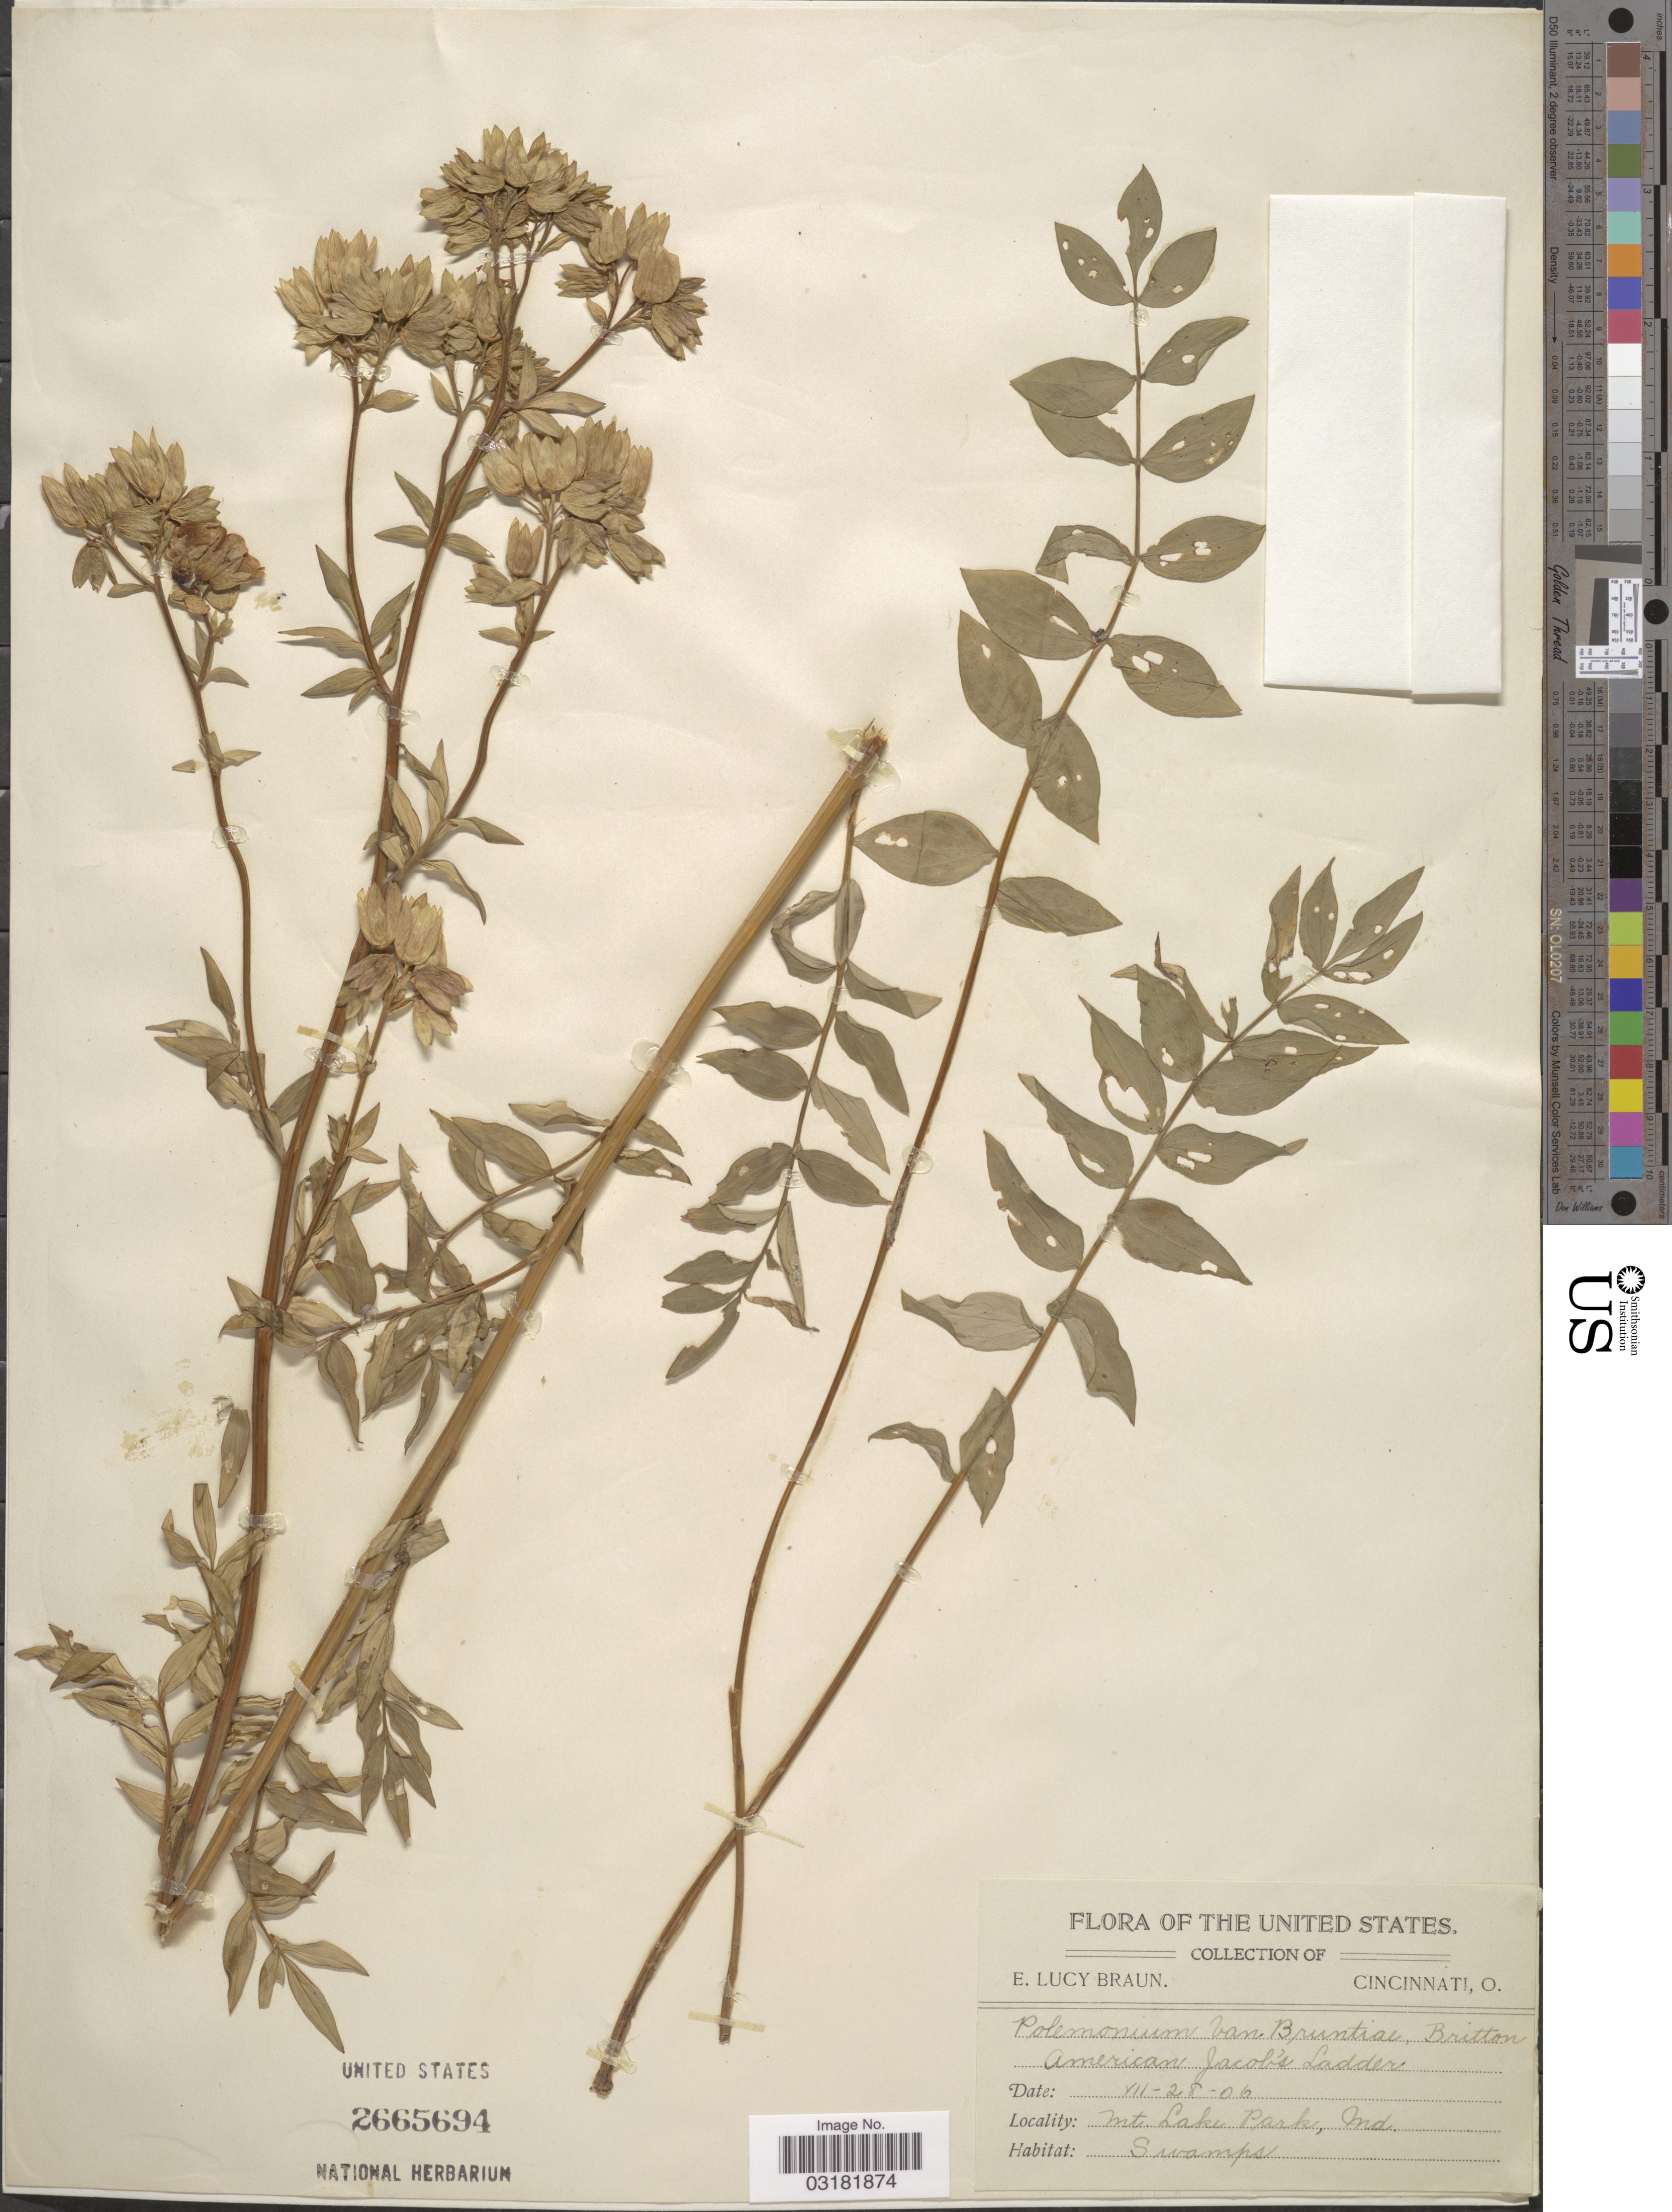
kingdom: Plantae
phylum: Tracheophyta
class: Magnoliopsida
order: Ericales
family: Polemoniaceae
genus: Polemonium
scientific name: Polemonium vanbruntiae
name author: Britton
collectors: E. L. Braun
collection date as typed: Transcribed d/m/y: 28/7/6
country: United States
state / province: Indiana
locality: Mt. Lake Park, Ind.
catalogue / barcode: US 2665694